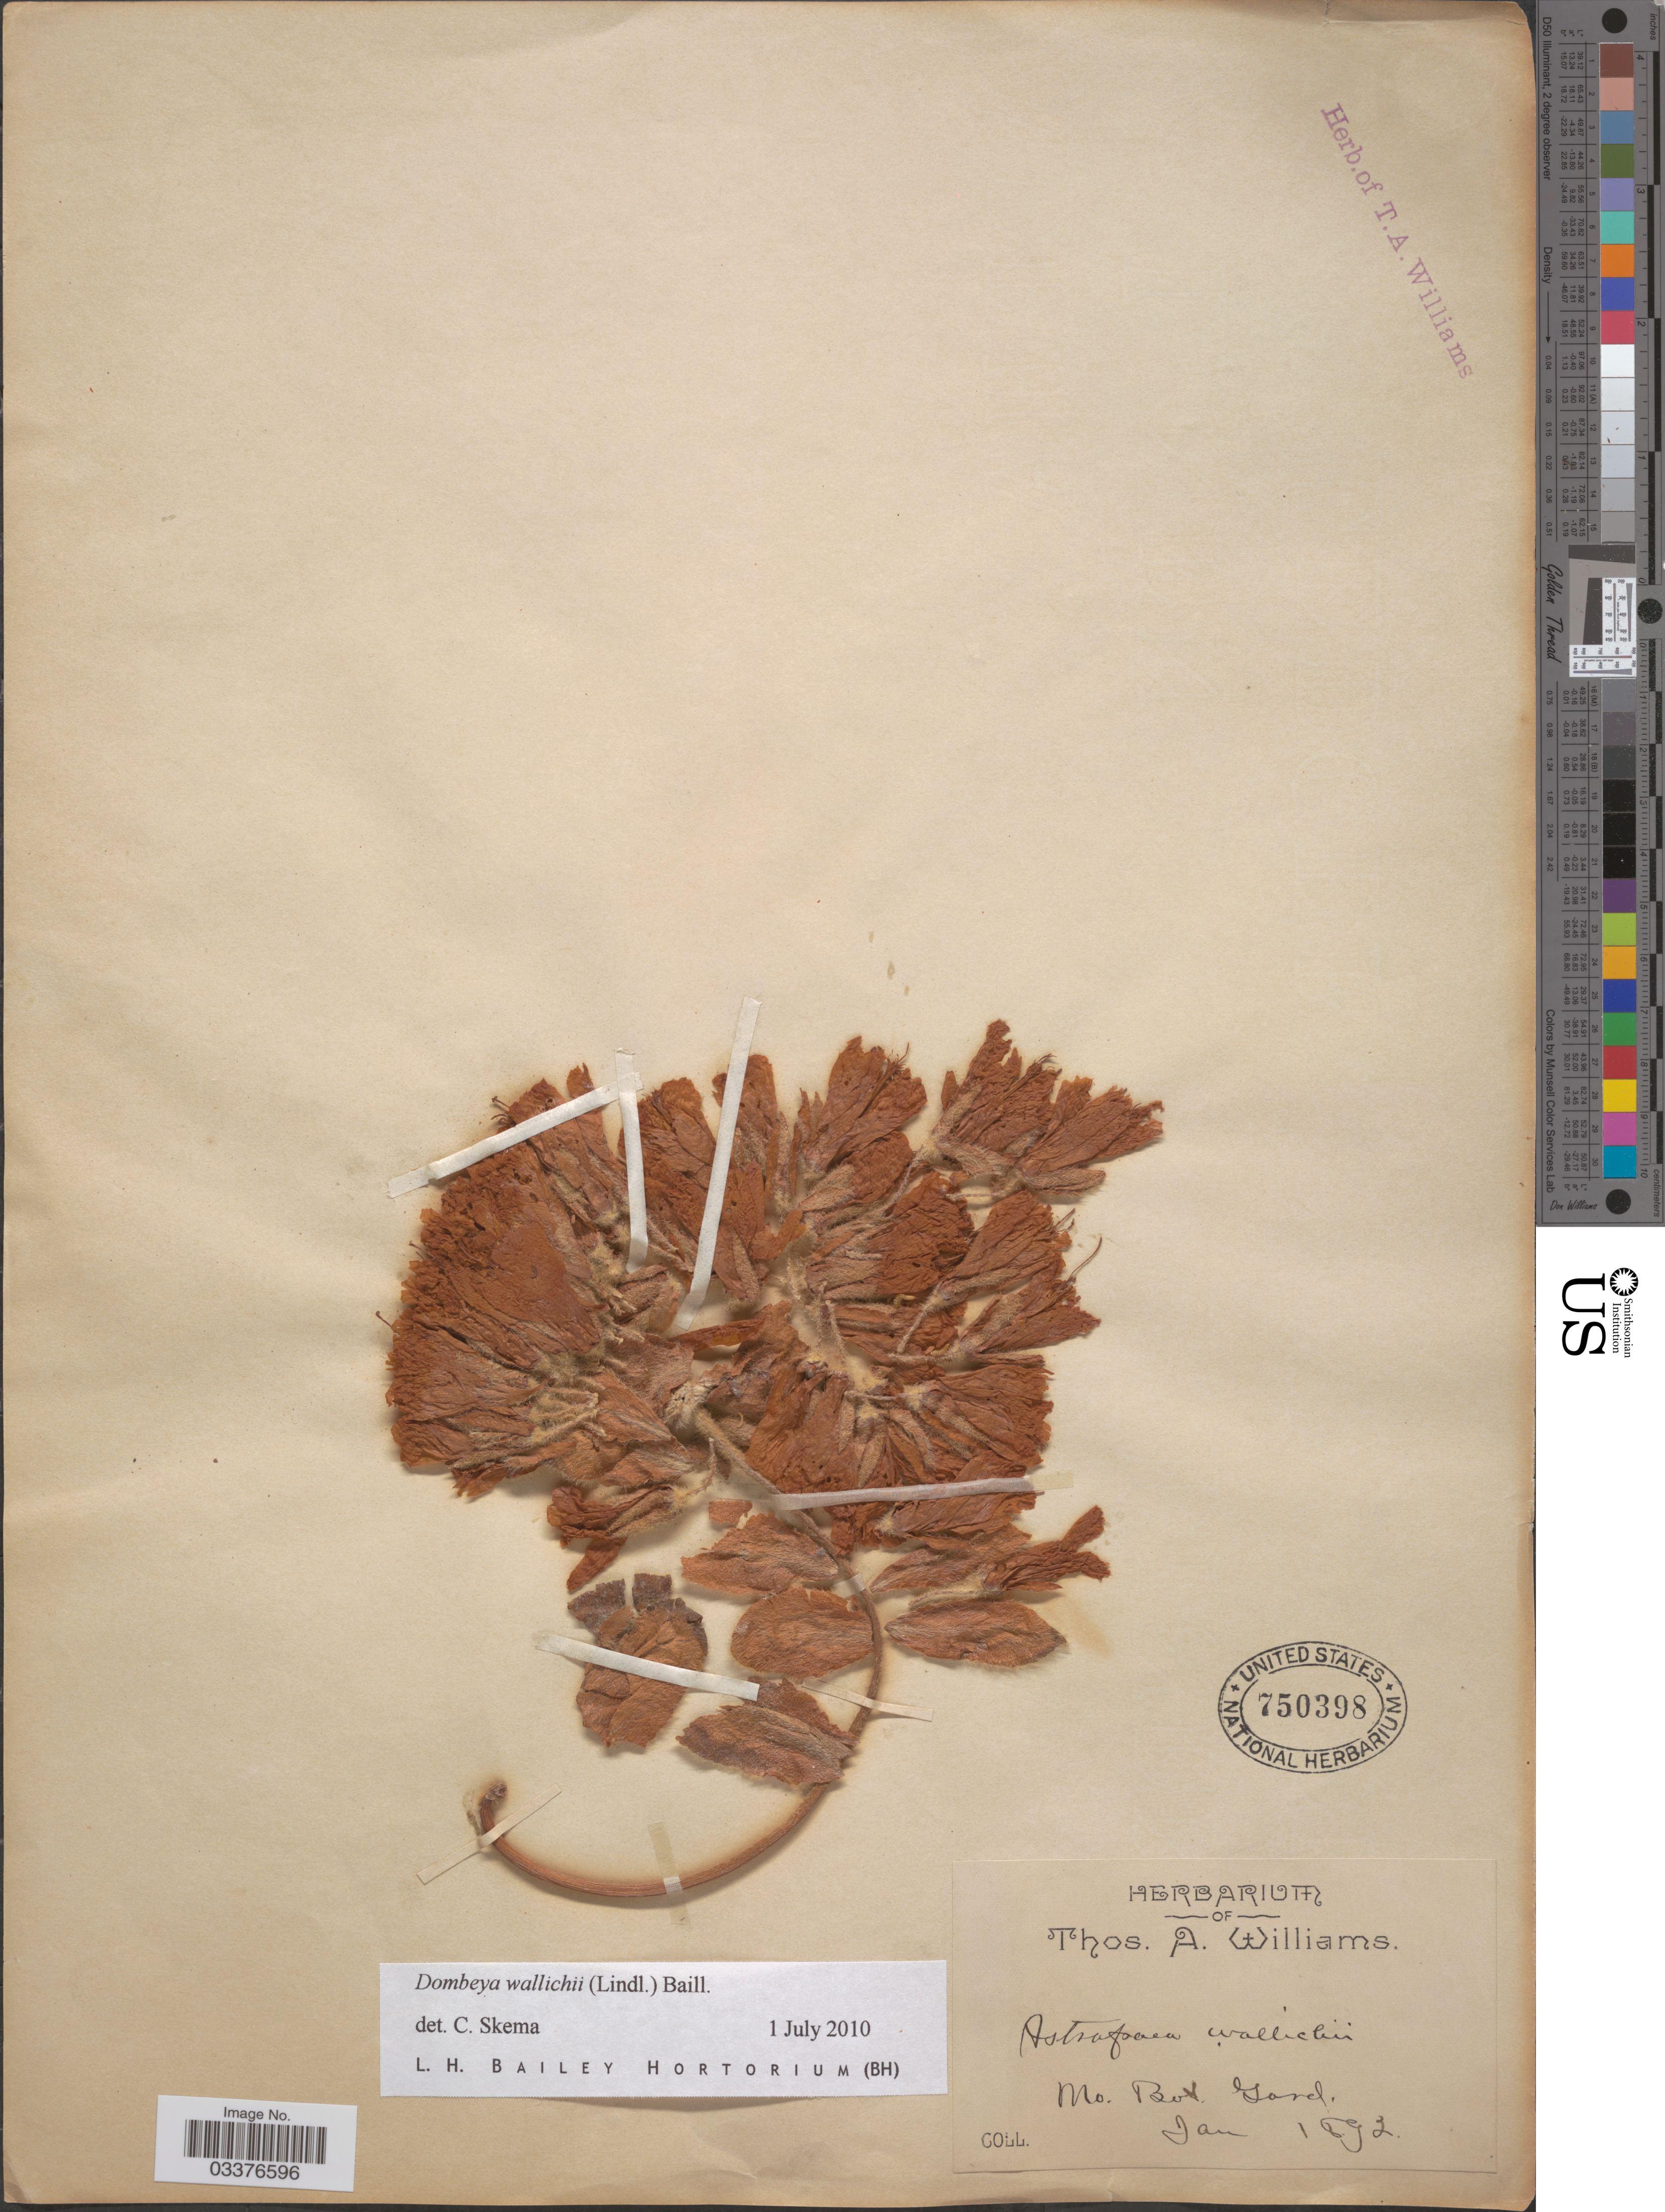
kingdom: Plantae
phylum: Tracheophyta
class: Magnoliopsida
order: Malvales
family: Malvaceae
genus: Dombeya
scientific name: Dombeya wallichii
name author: (Lindl.) Baill.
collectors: ex herb. Thos. A. Williams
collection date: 1893-01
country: United States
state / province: Missouri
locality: Mo. Bot. Gard.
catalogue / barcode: US 750398